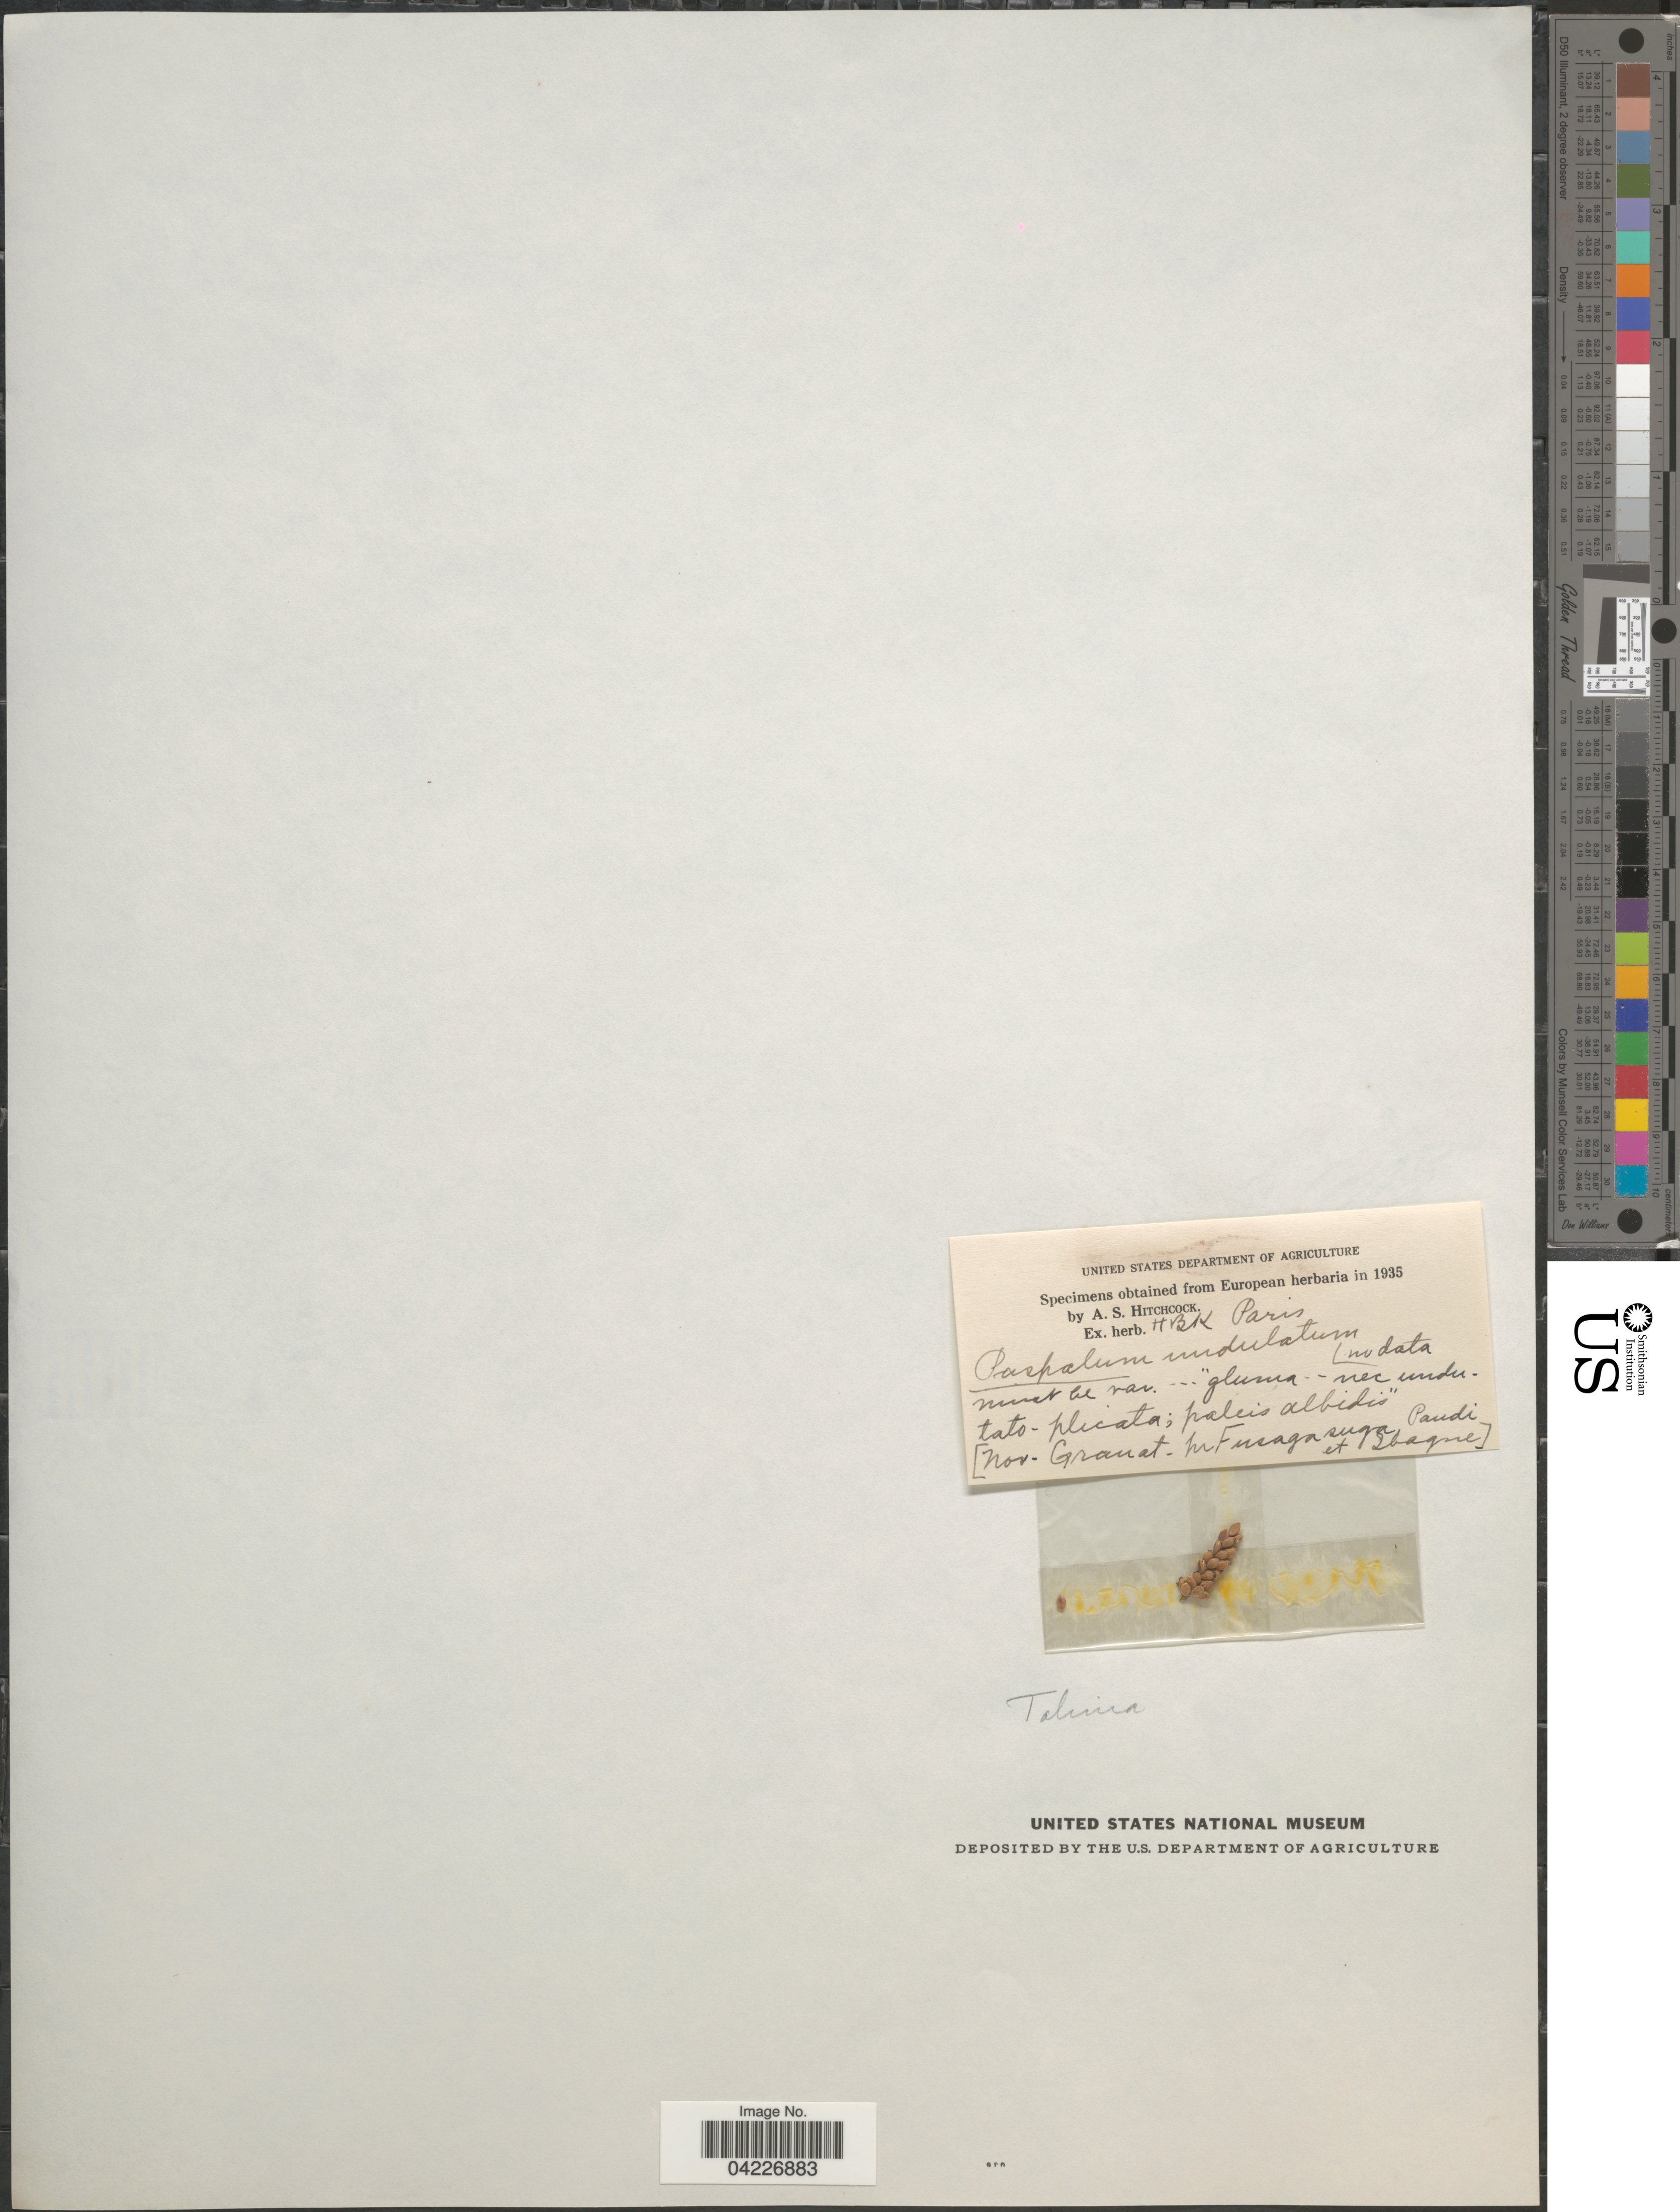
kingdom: Plantae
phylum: Tracheophyta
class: Liliopsida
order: Poales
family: Poaceae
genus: Paspalum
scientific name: Paspalum sp.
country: Colombia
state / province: Tolima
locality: [Nov. Granat][unsure placement].